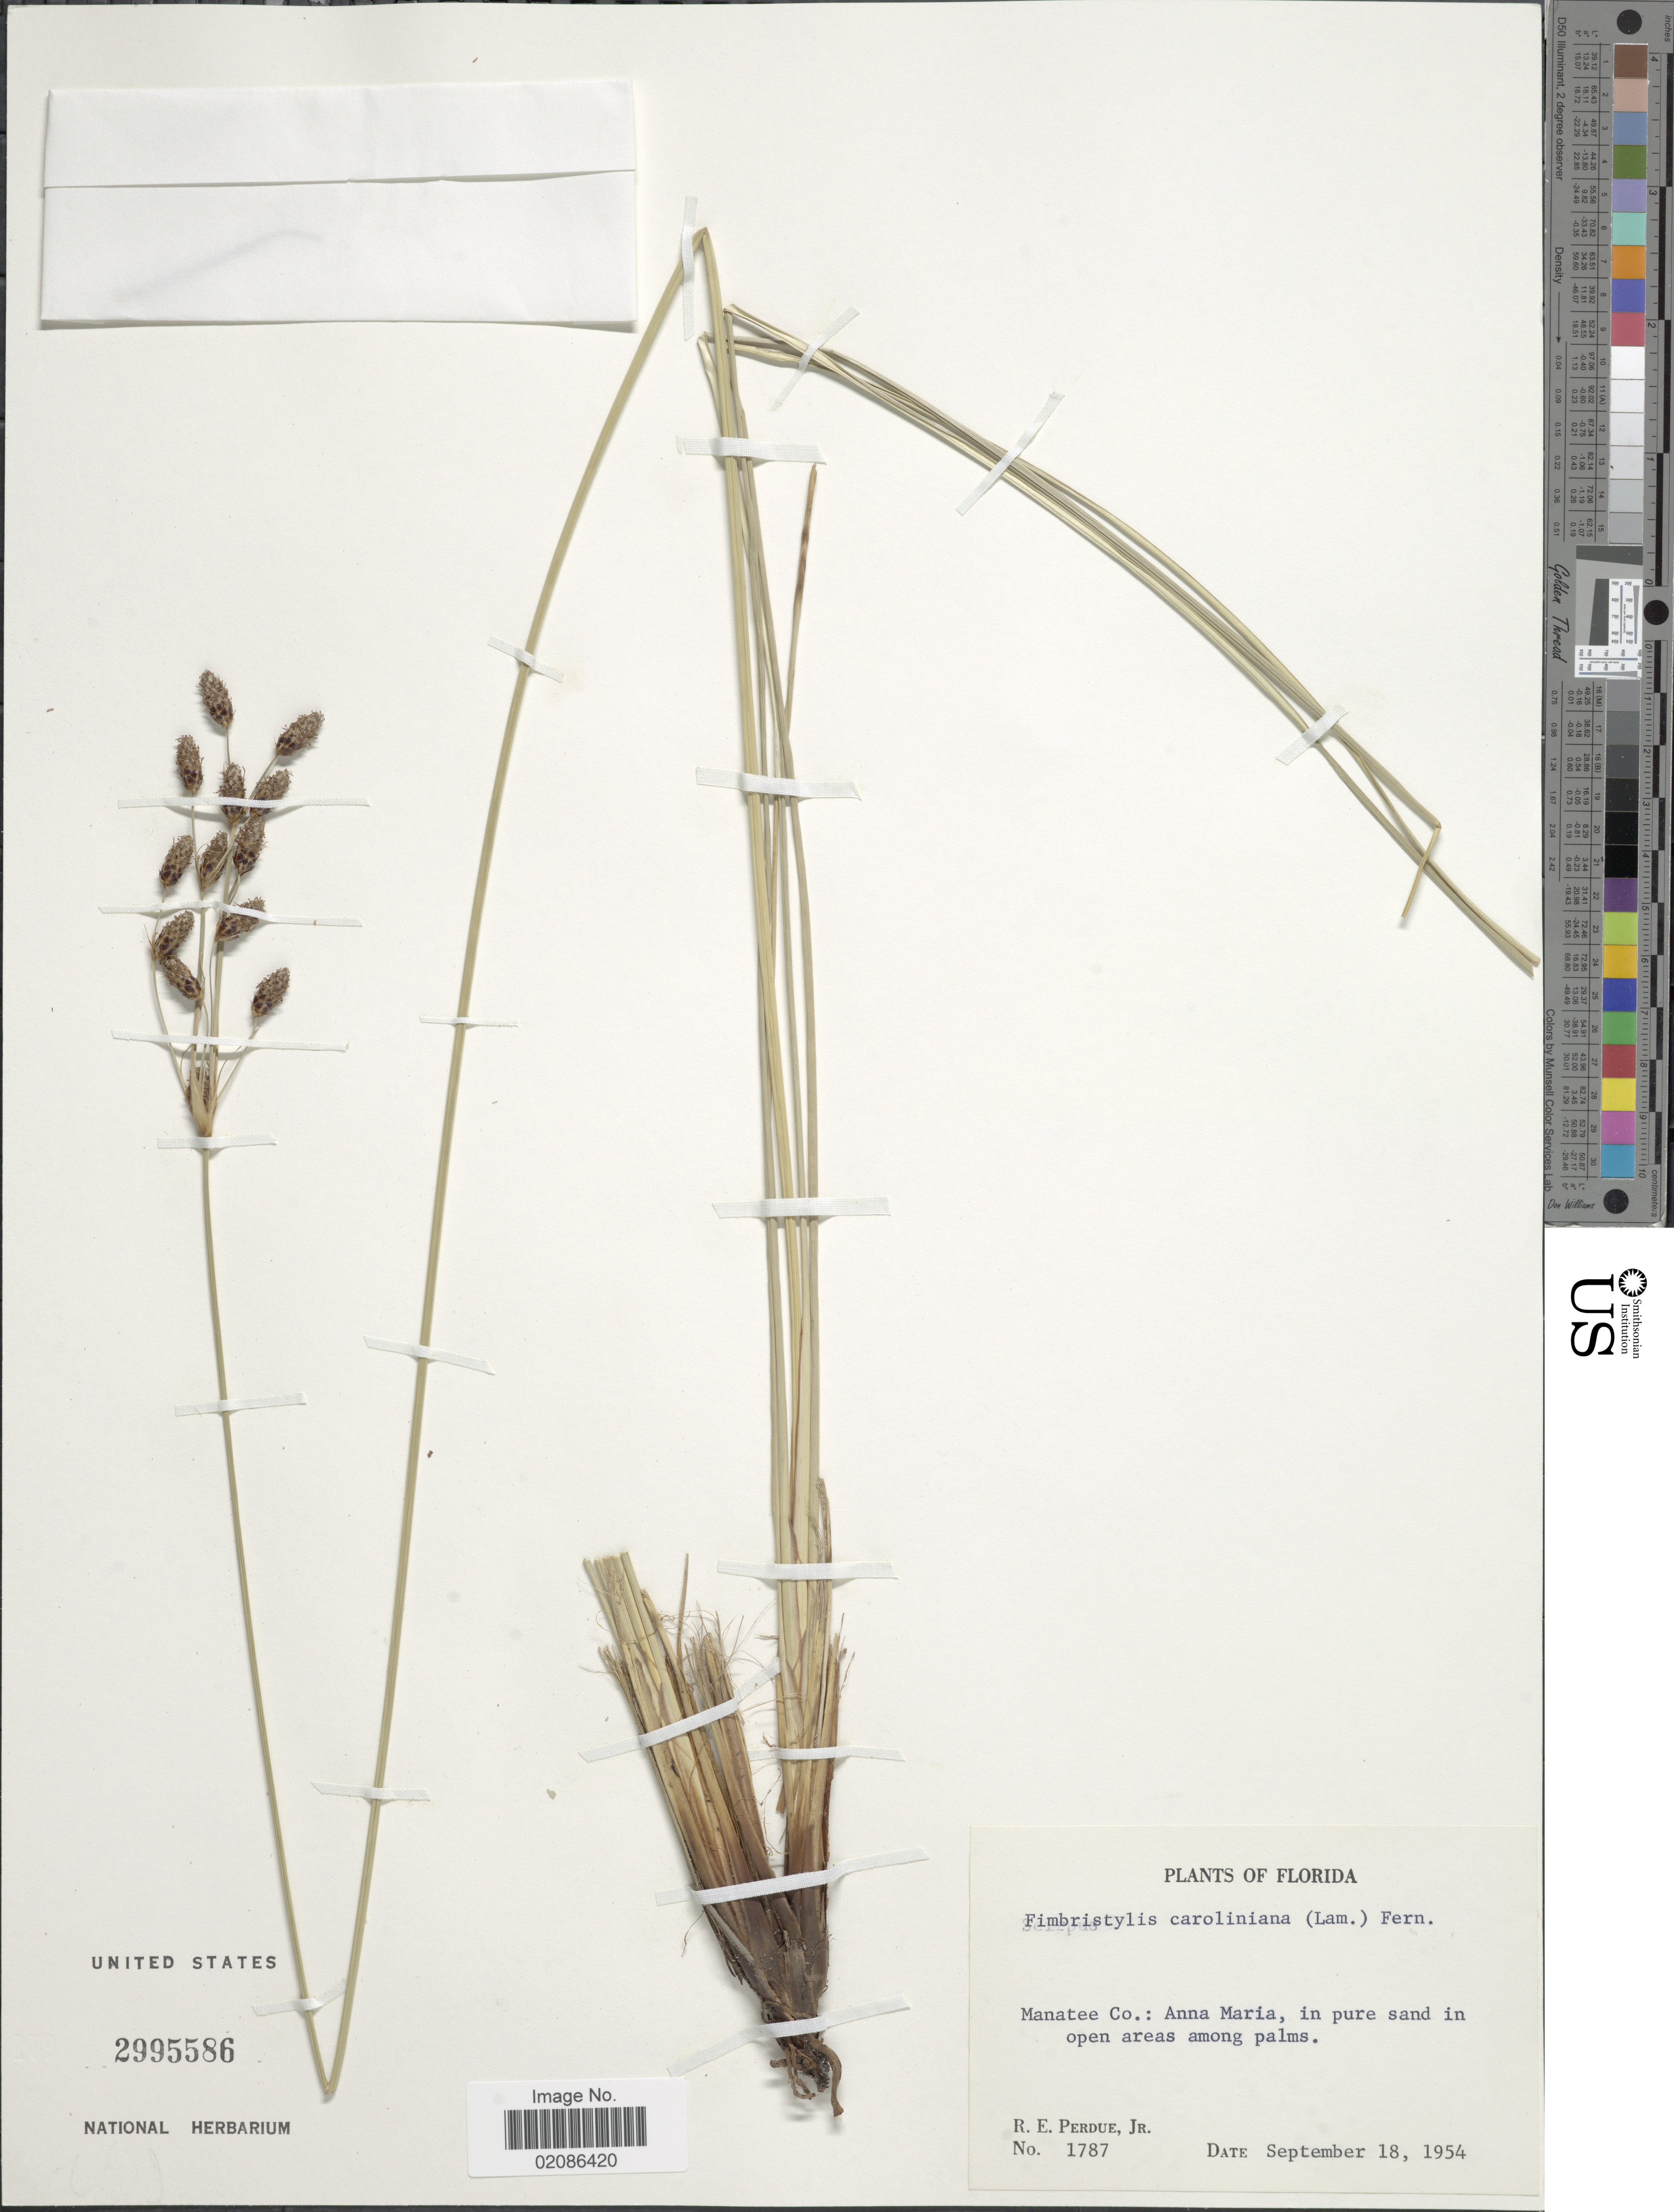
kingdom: Plantae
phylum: Tracheophyta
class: Liliopsida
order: Poales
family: Cyperaceae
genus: Fimbristylis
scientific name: Fimbristylis caroliniana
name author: (Lam.) Fernald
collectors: R. E. Perdue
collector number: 1787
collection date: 1954-09-18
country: United States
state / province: Florida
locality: Manatee Co: Anna Maria, in pure sand in open areas among palms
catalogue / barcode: US 2995586